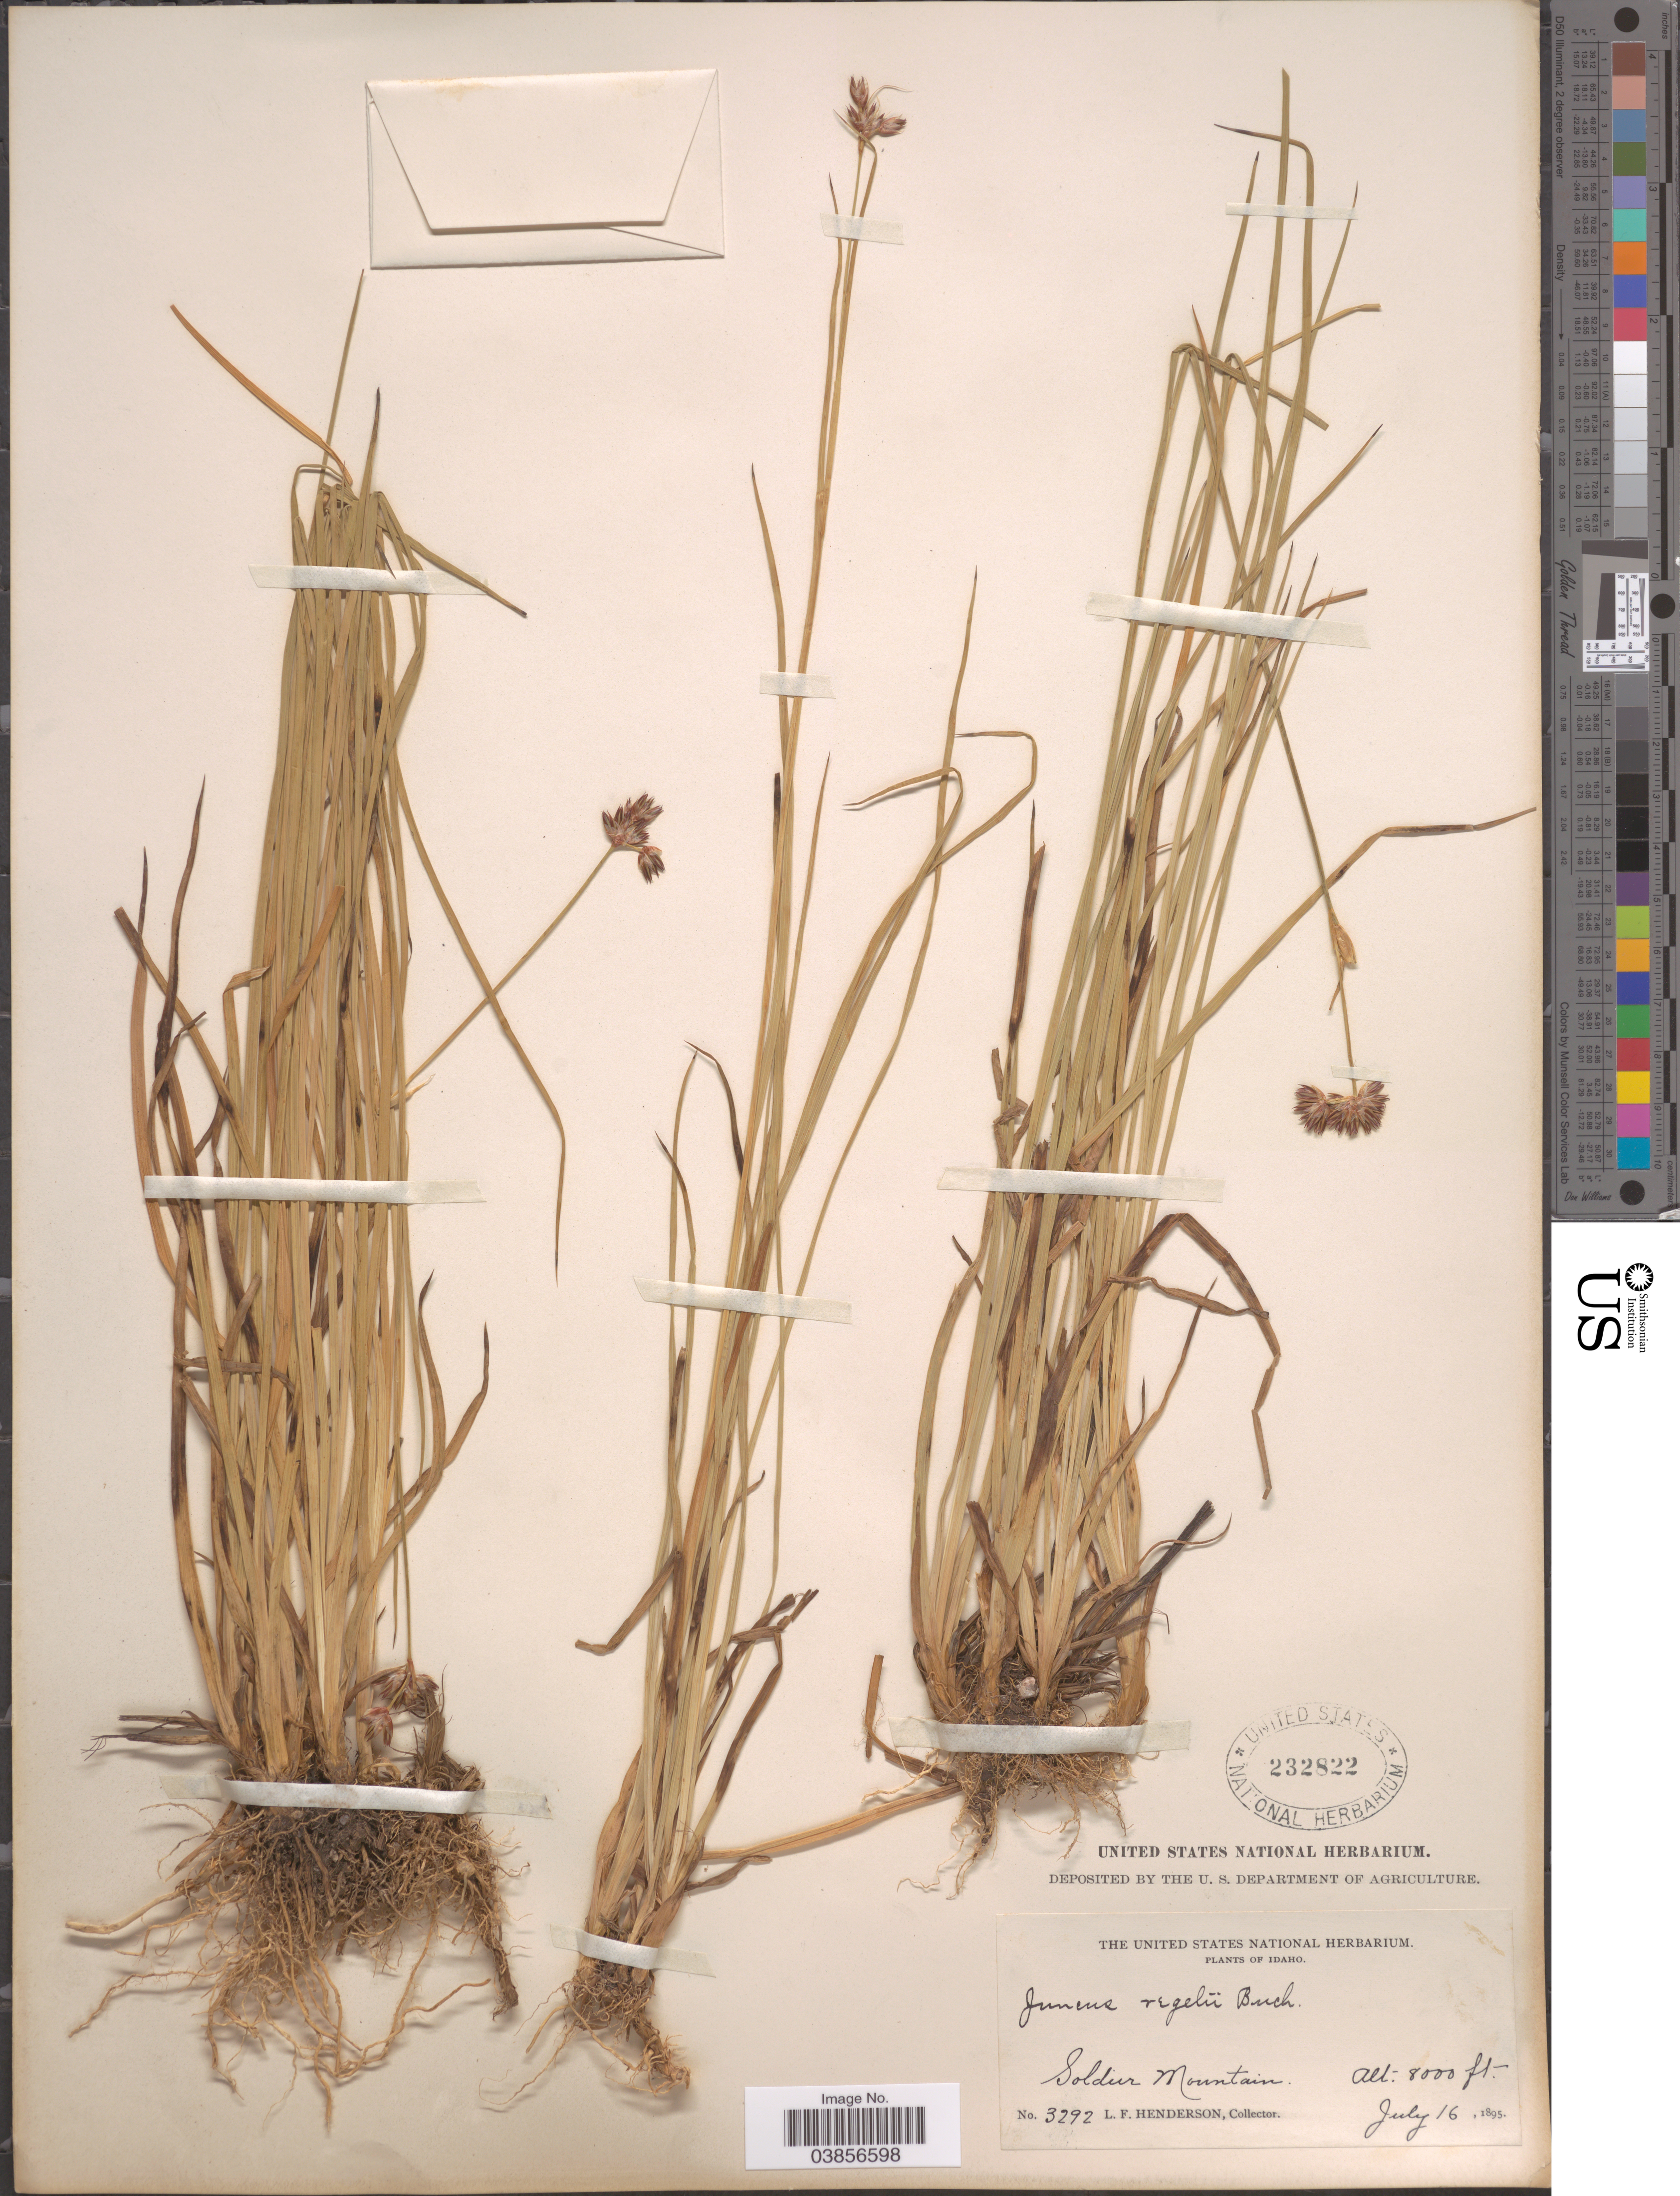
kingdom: Plantae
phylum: Tracheophyta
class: Liliopsida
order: Poales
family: Juncaceae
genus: Juncus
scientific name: Juncus regelii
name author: Buchenau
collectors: L. Henderson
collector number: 3292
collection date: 1895-07-16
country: United States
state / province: Idaho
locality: Soldier Mountain.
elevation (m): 2438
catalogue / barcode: US 232822